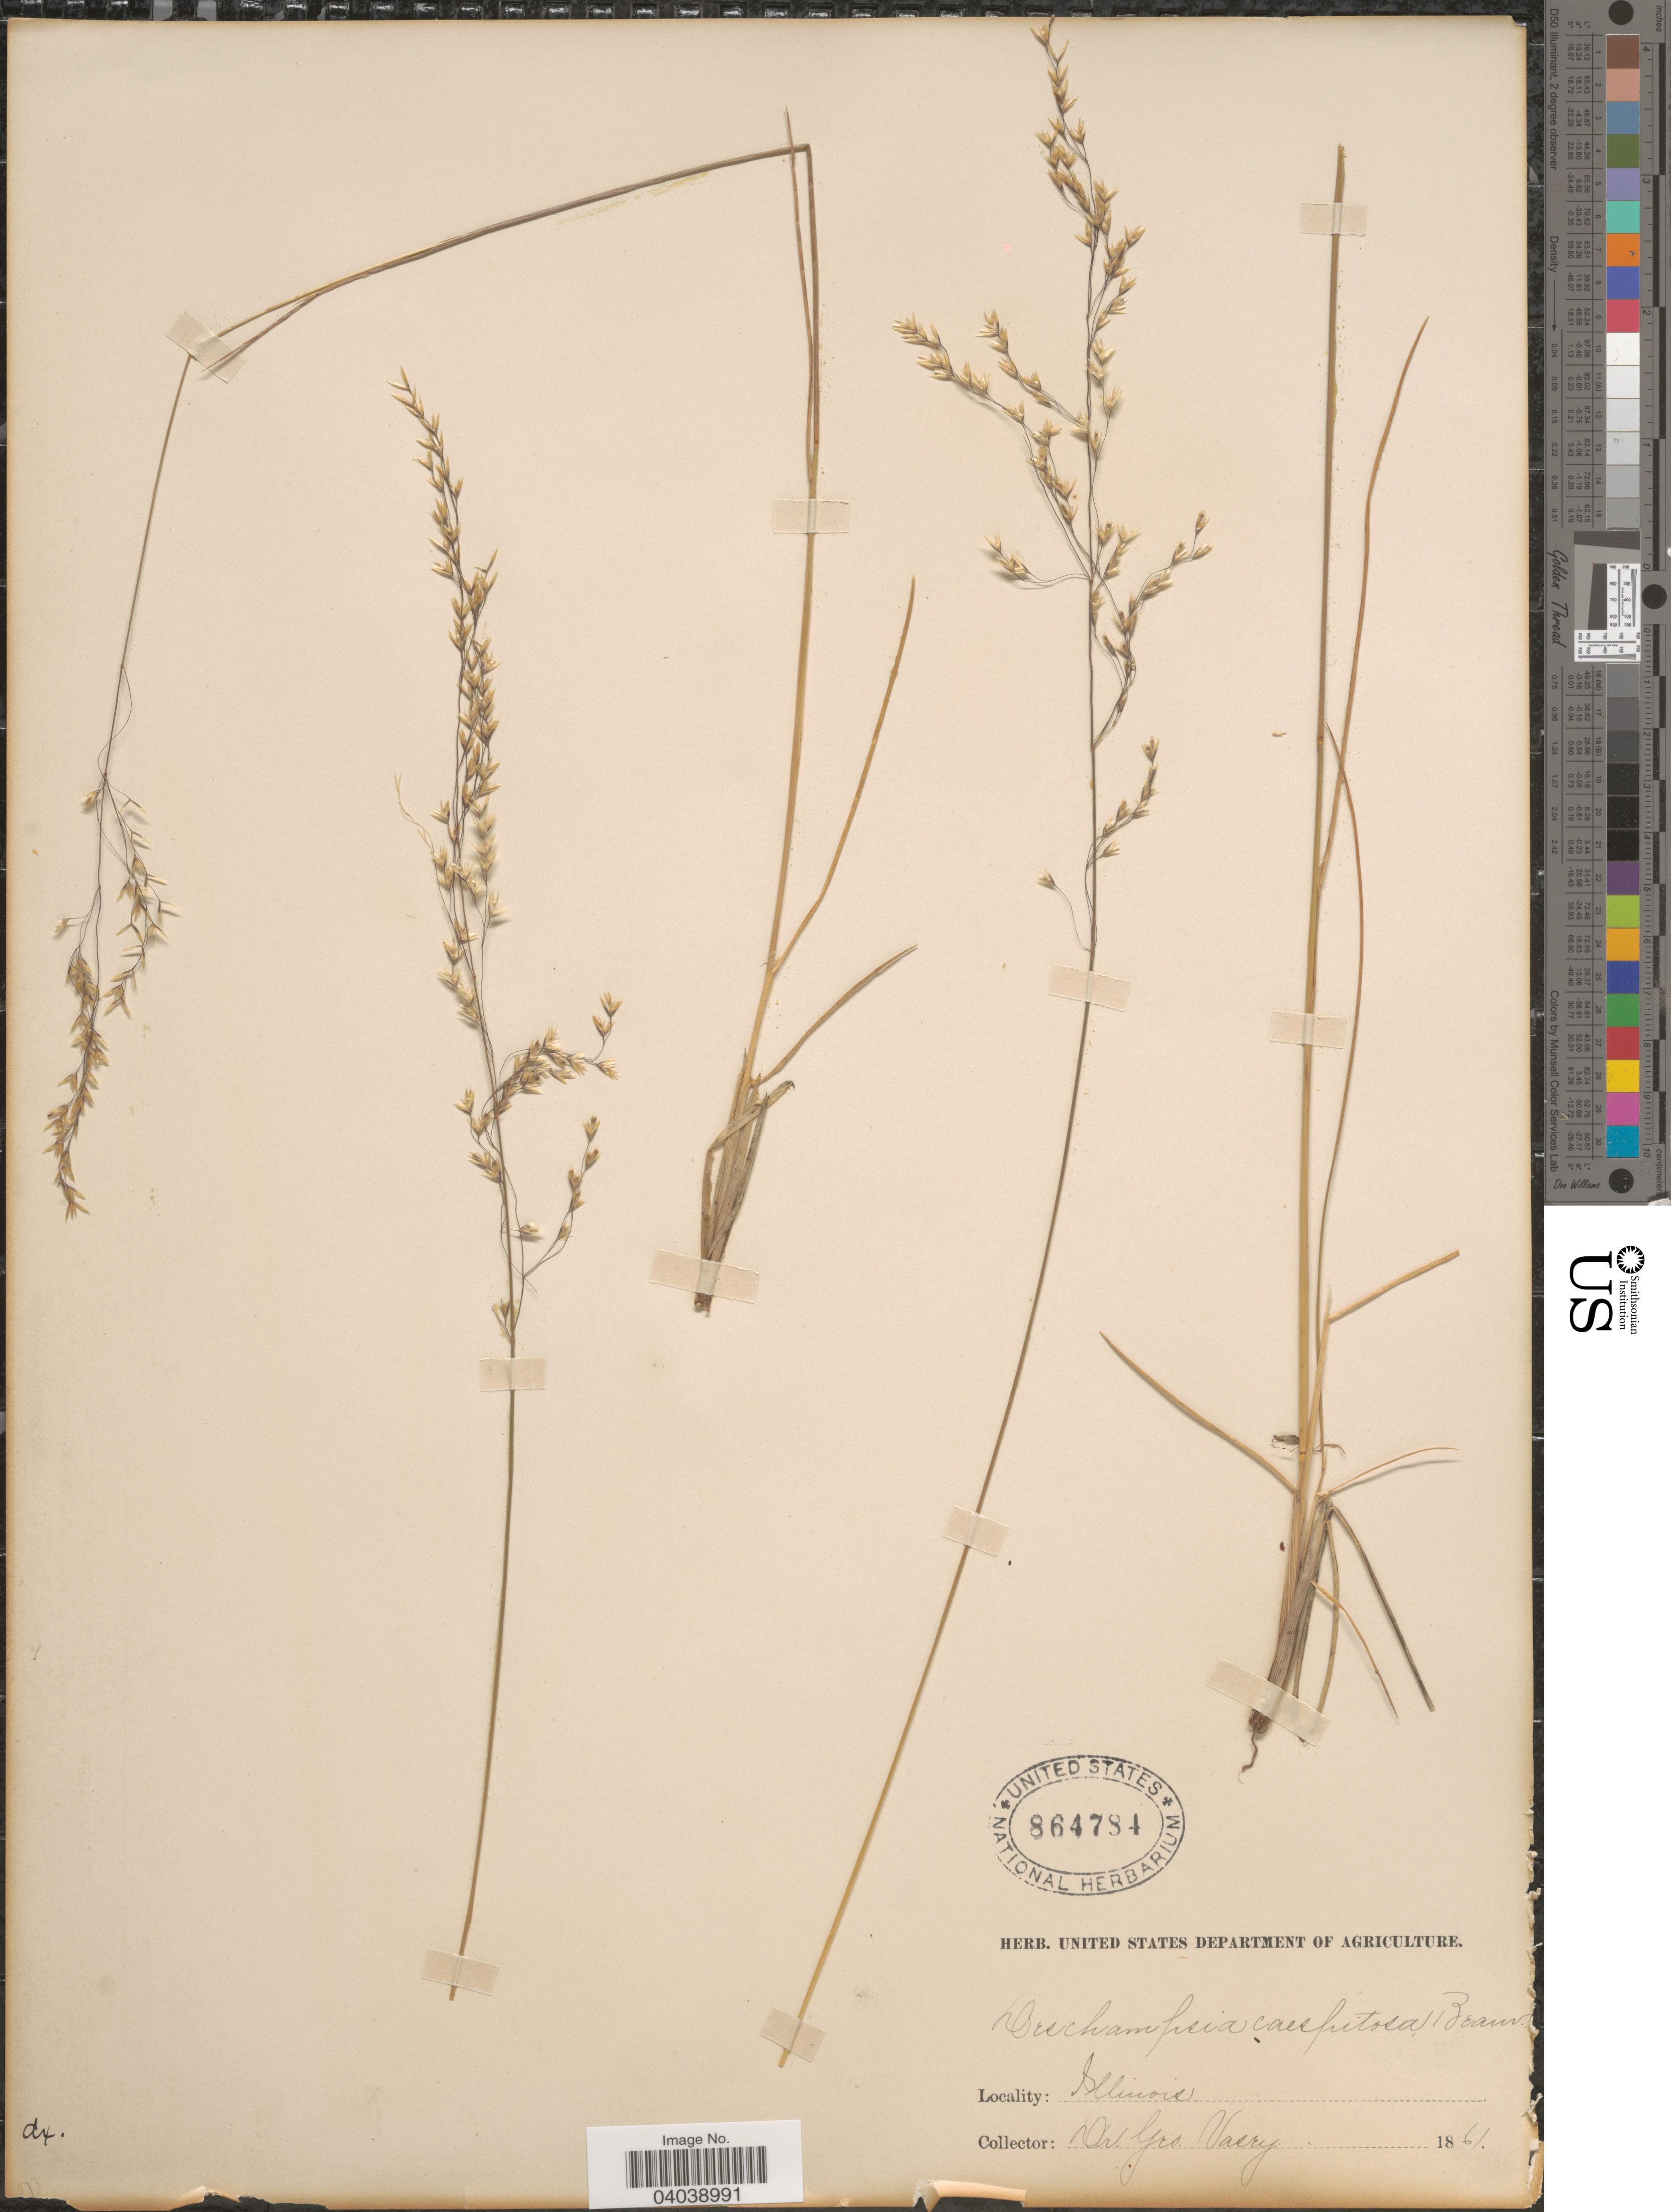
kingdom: Plantae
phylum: Tracheophyta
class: Liliopsida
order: Poales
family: Poaceae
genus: Deschampsia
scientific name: Deschampsia cespitosa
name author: (L.) P. Beauv.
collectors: G. R. Vasey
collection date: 1861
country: United States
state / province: Illinois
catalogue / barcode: US 864784